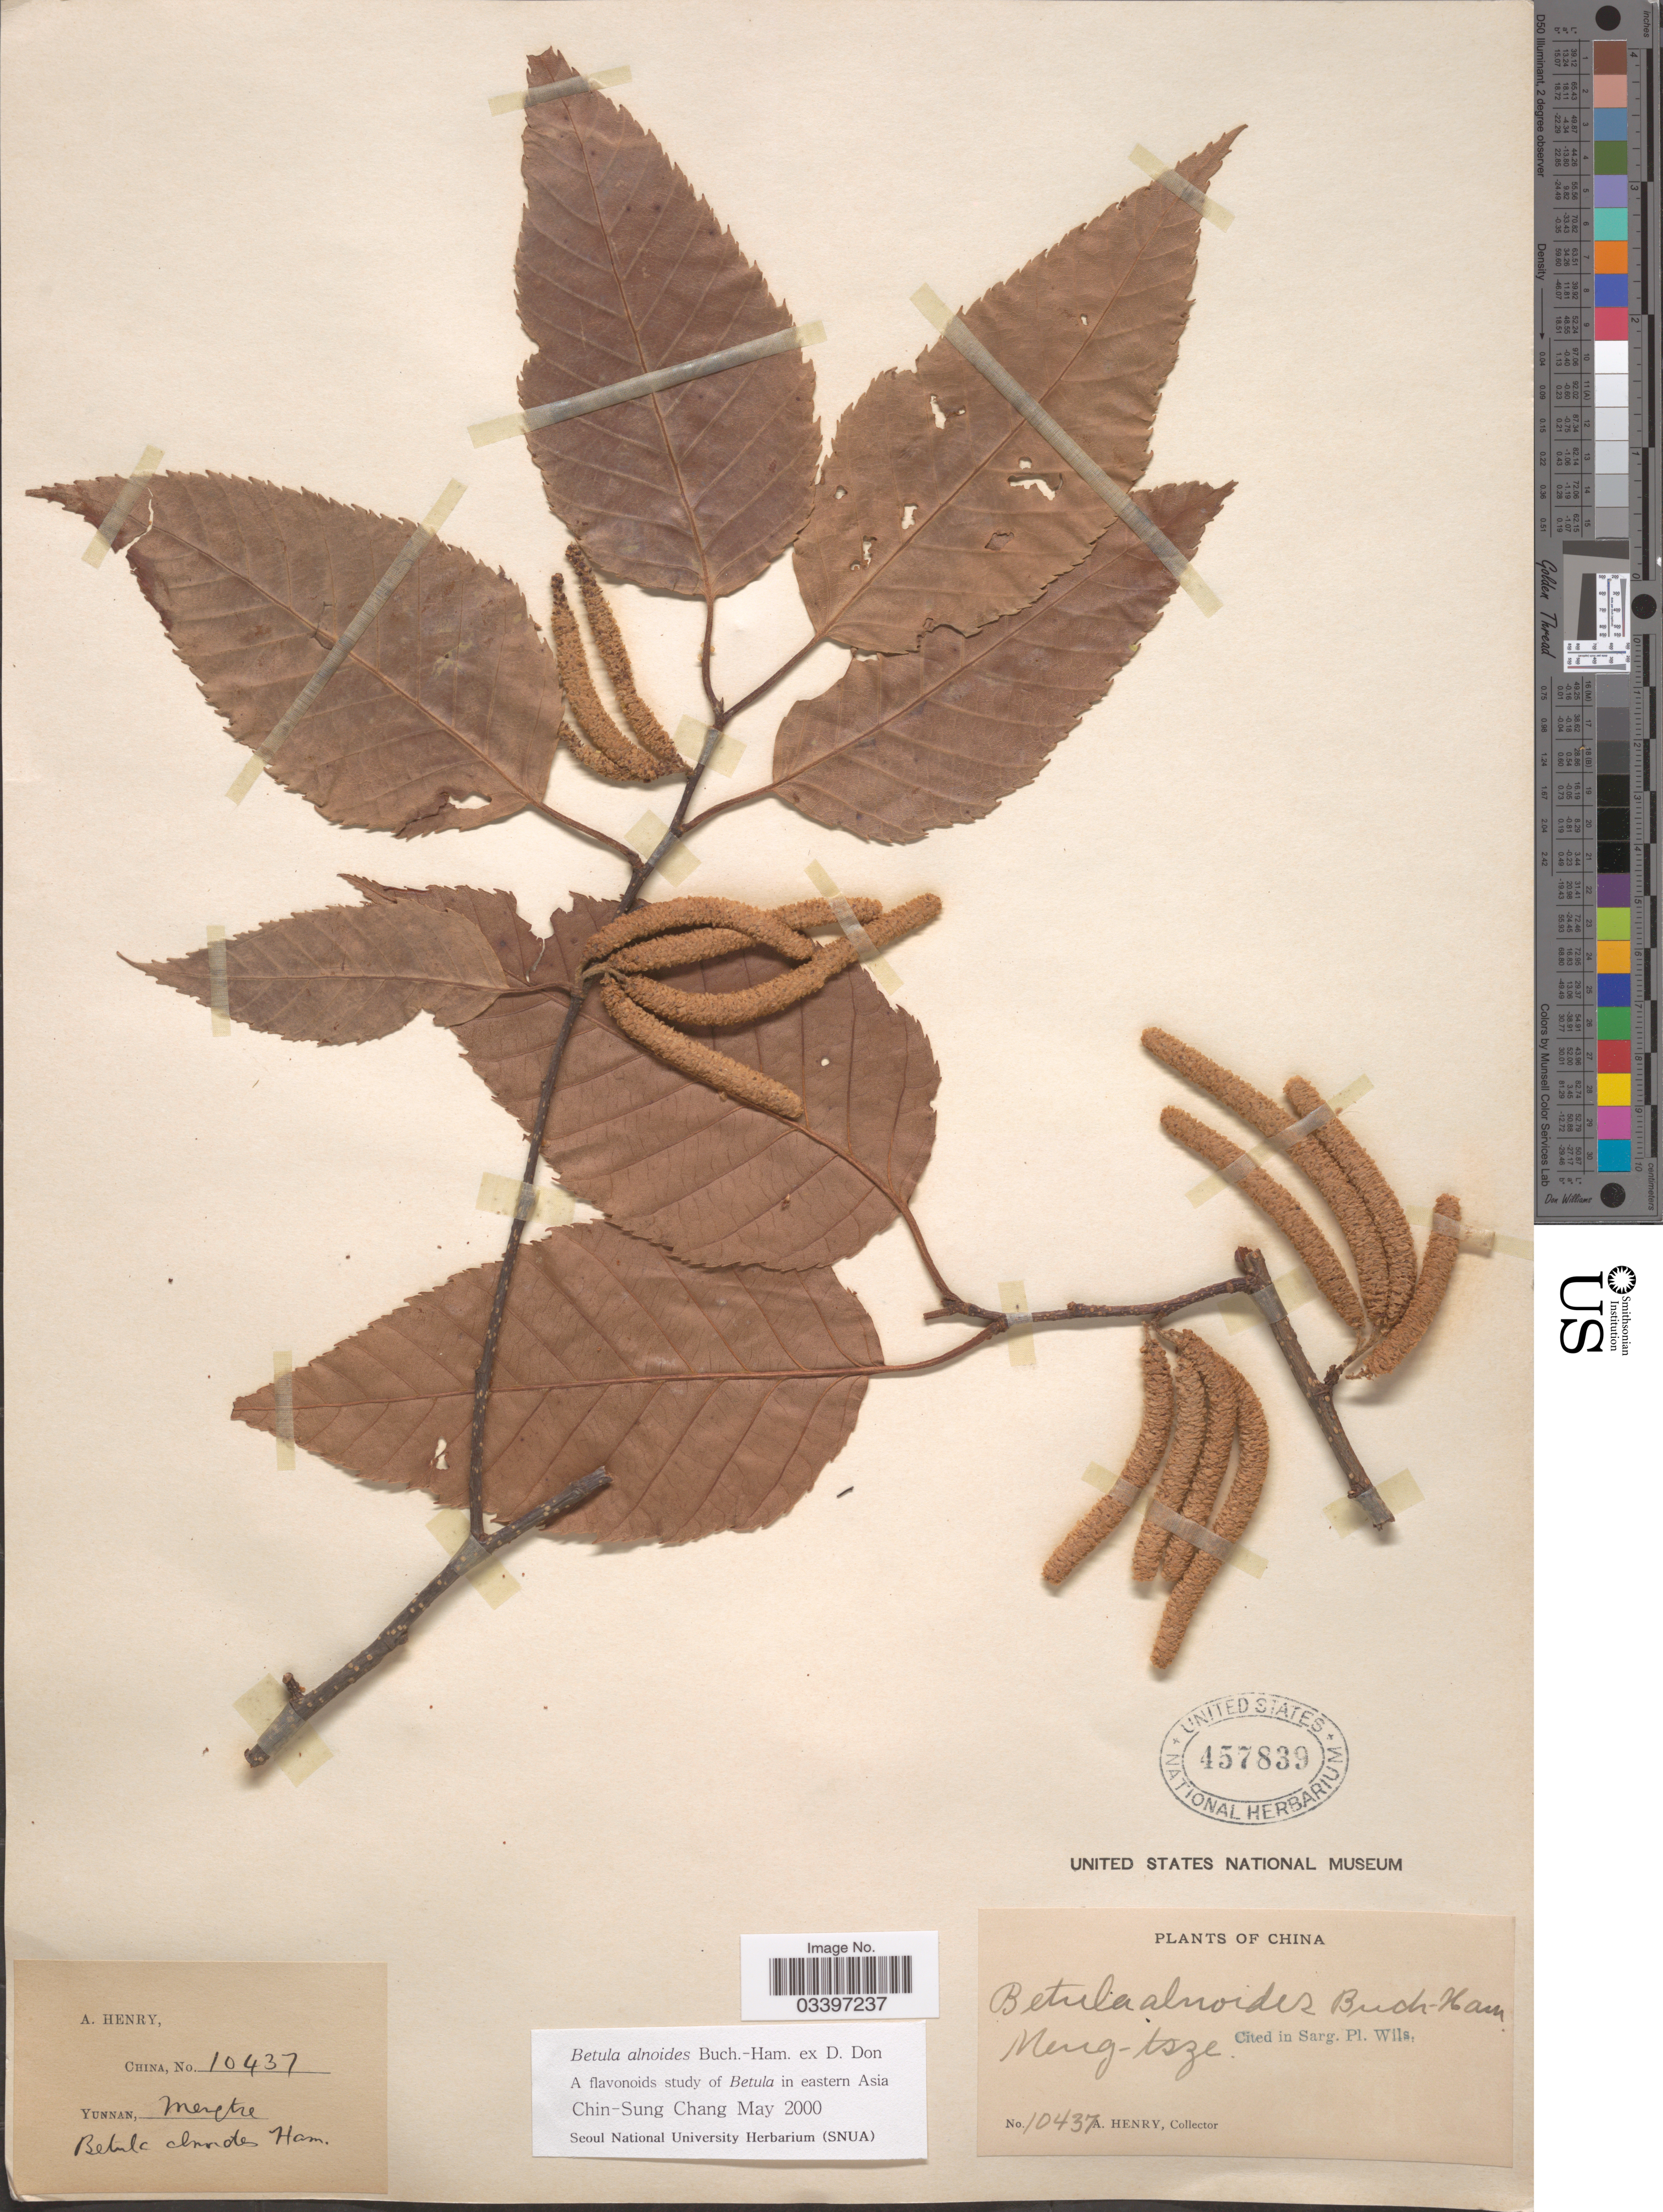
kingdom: Plantae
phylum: Tracheophyta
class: Magnoliopsida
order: Fagales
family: Betulaceae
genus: Betula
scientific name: Betula alnoides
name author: Buch.-Ham. ex D. Don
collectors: A. Henry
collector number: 10437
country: China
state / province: Yunnan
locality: Meng-tsze.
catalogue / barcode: US 457839